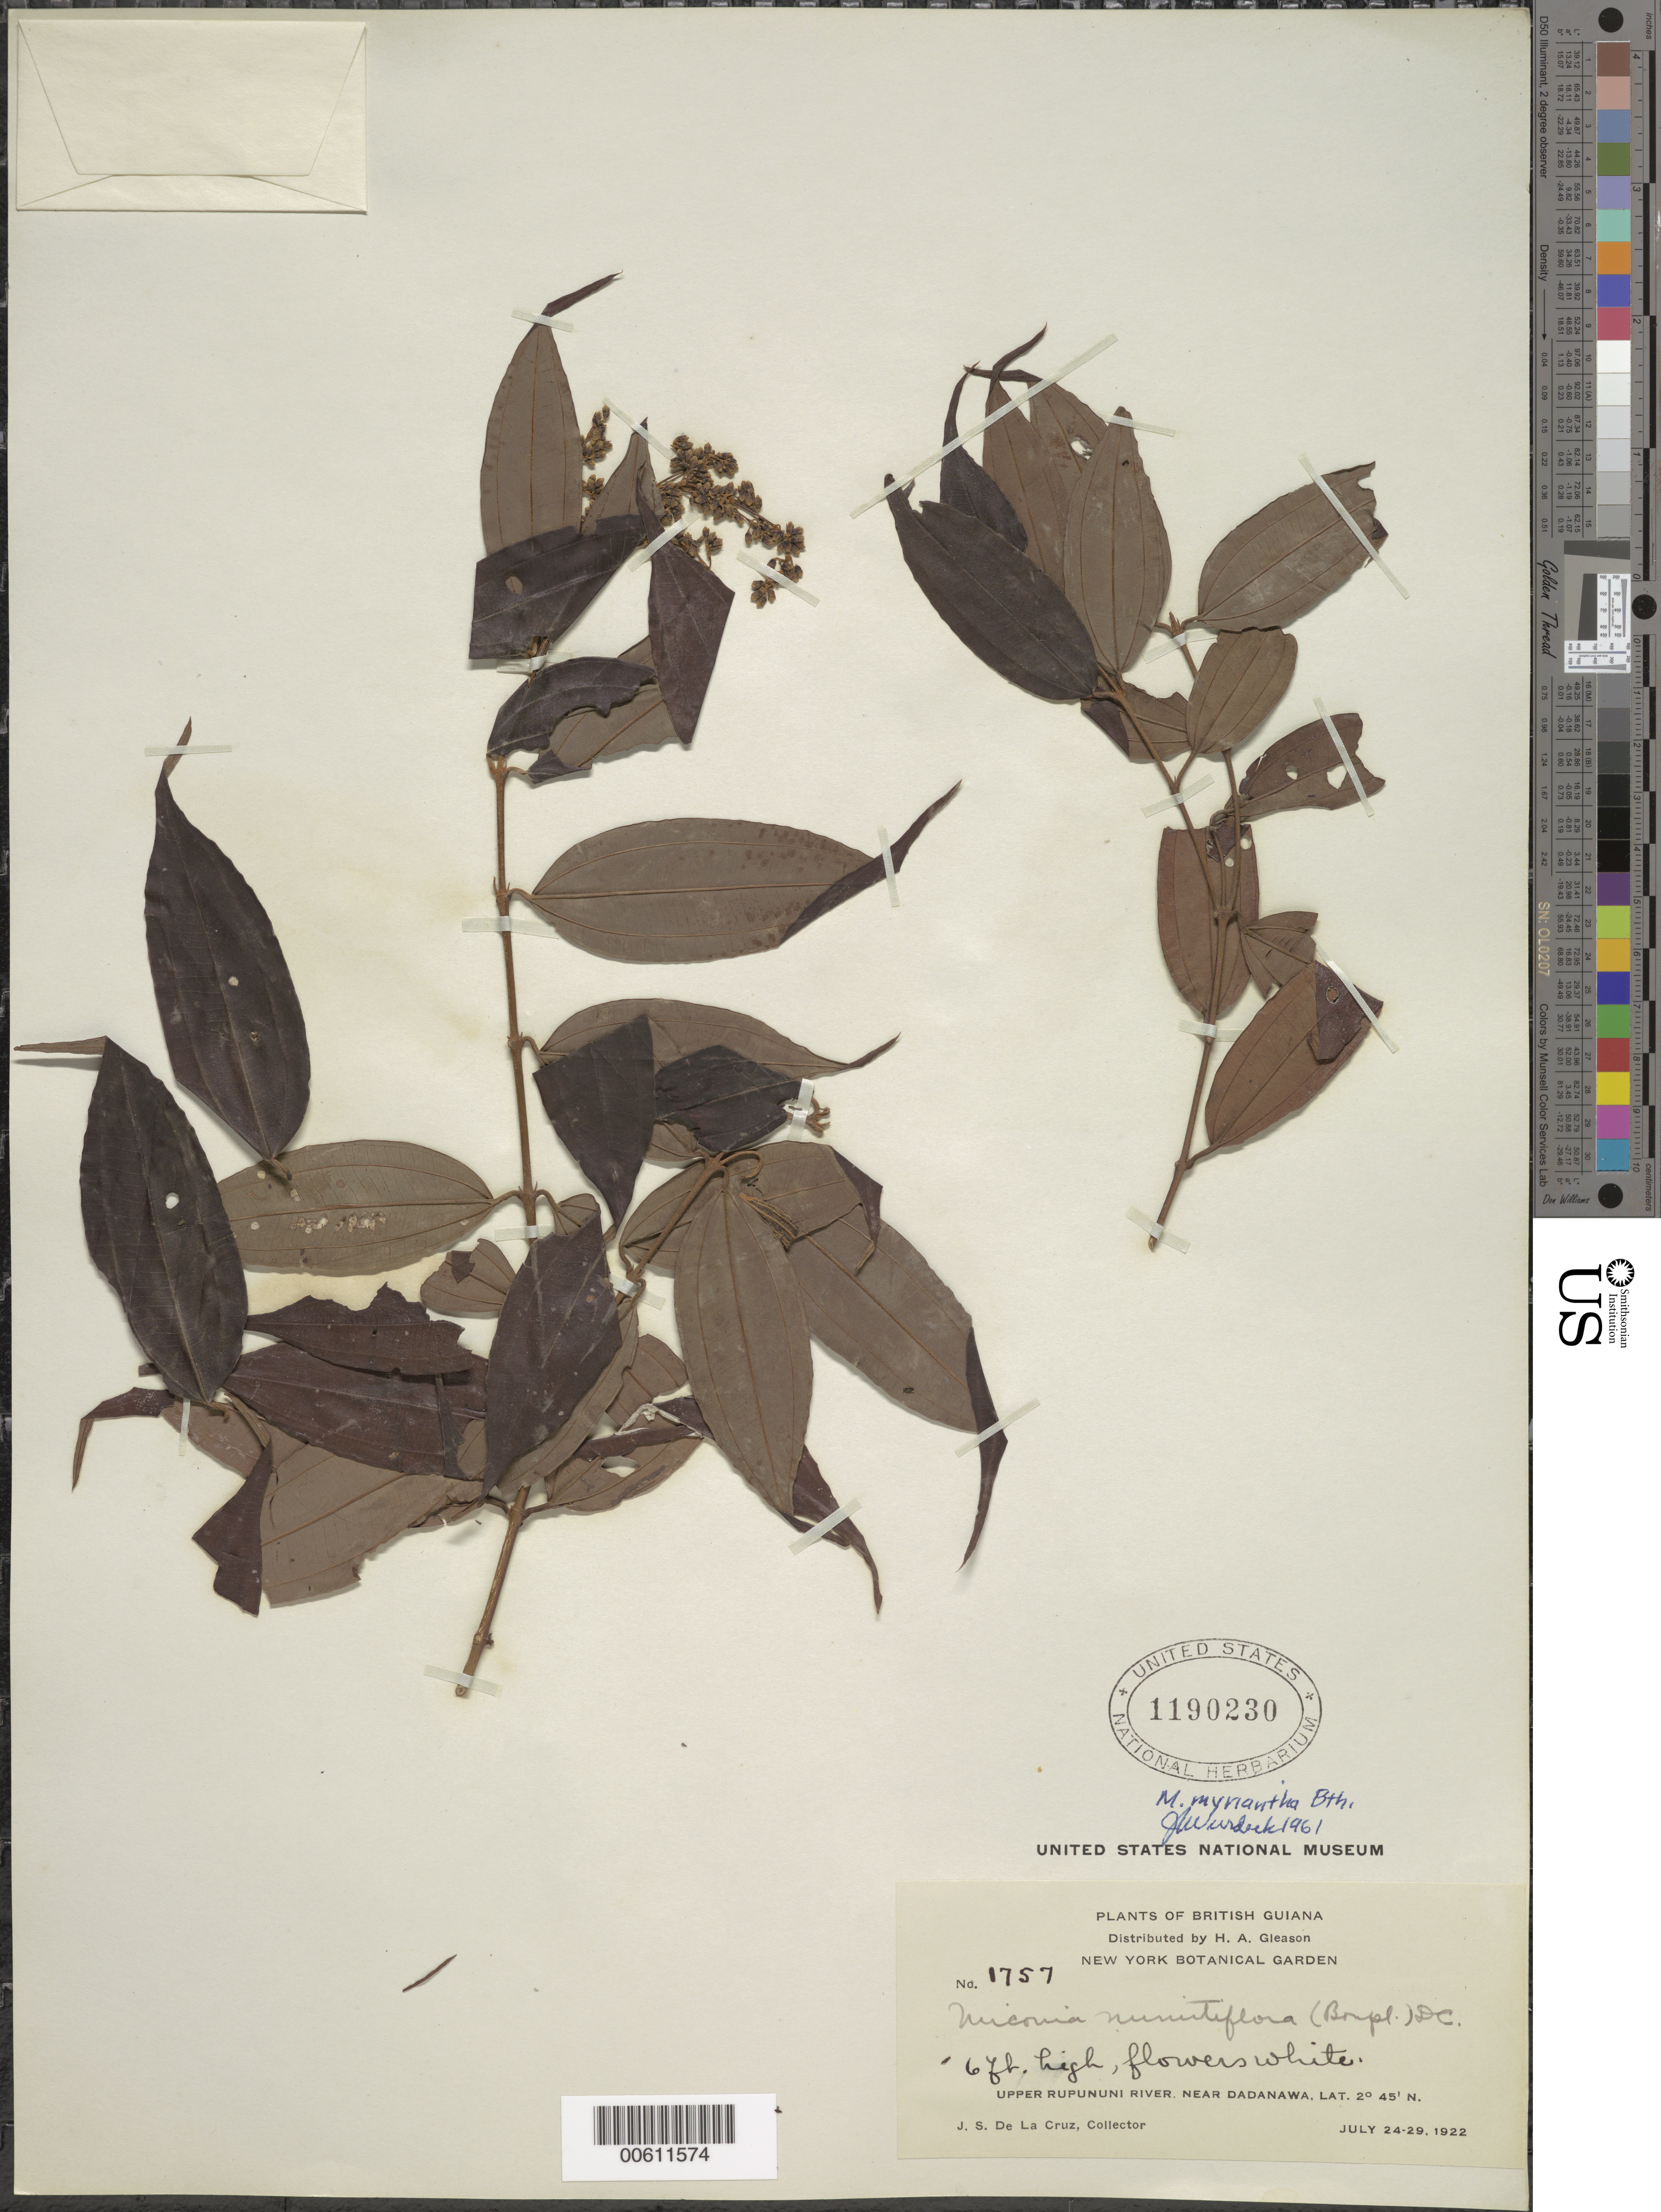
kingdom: Plantae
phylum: Tracheophyta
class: Magnoliopsida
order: Myrtales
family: Melastomataceae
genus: Miconia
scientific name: Miconia myriantha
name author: Benth.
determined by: Wurdack, John J., (US), US (UNITED STATES)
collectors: J. S. de la Cruz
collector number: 1757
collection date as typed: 24-Jul-22 to 29-Jul-22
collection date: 1922-07-24/1922-07-29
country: Guyana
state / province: U. Takutu-U. Essequibo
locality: Dadanawa, near, upper Rupununi R.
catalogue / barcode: US 1190230